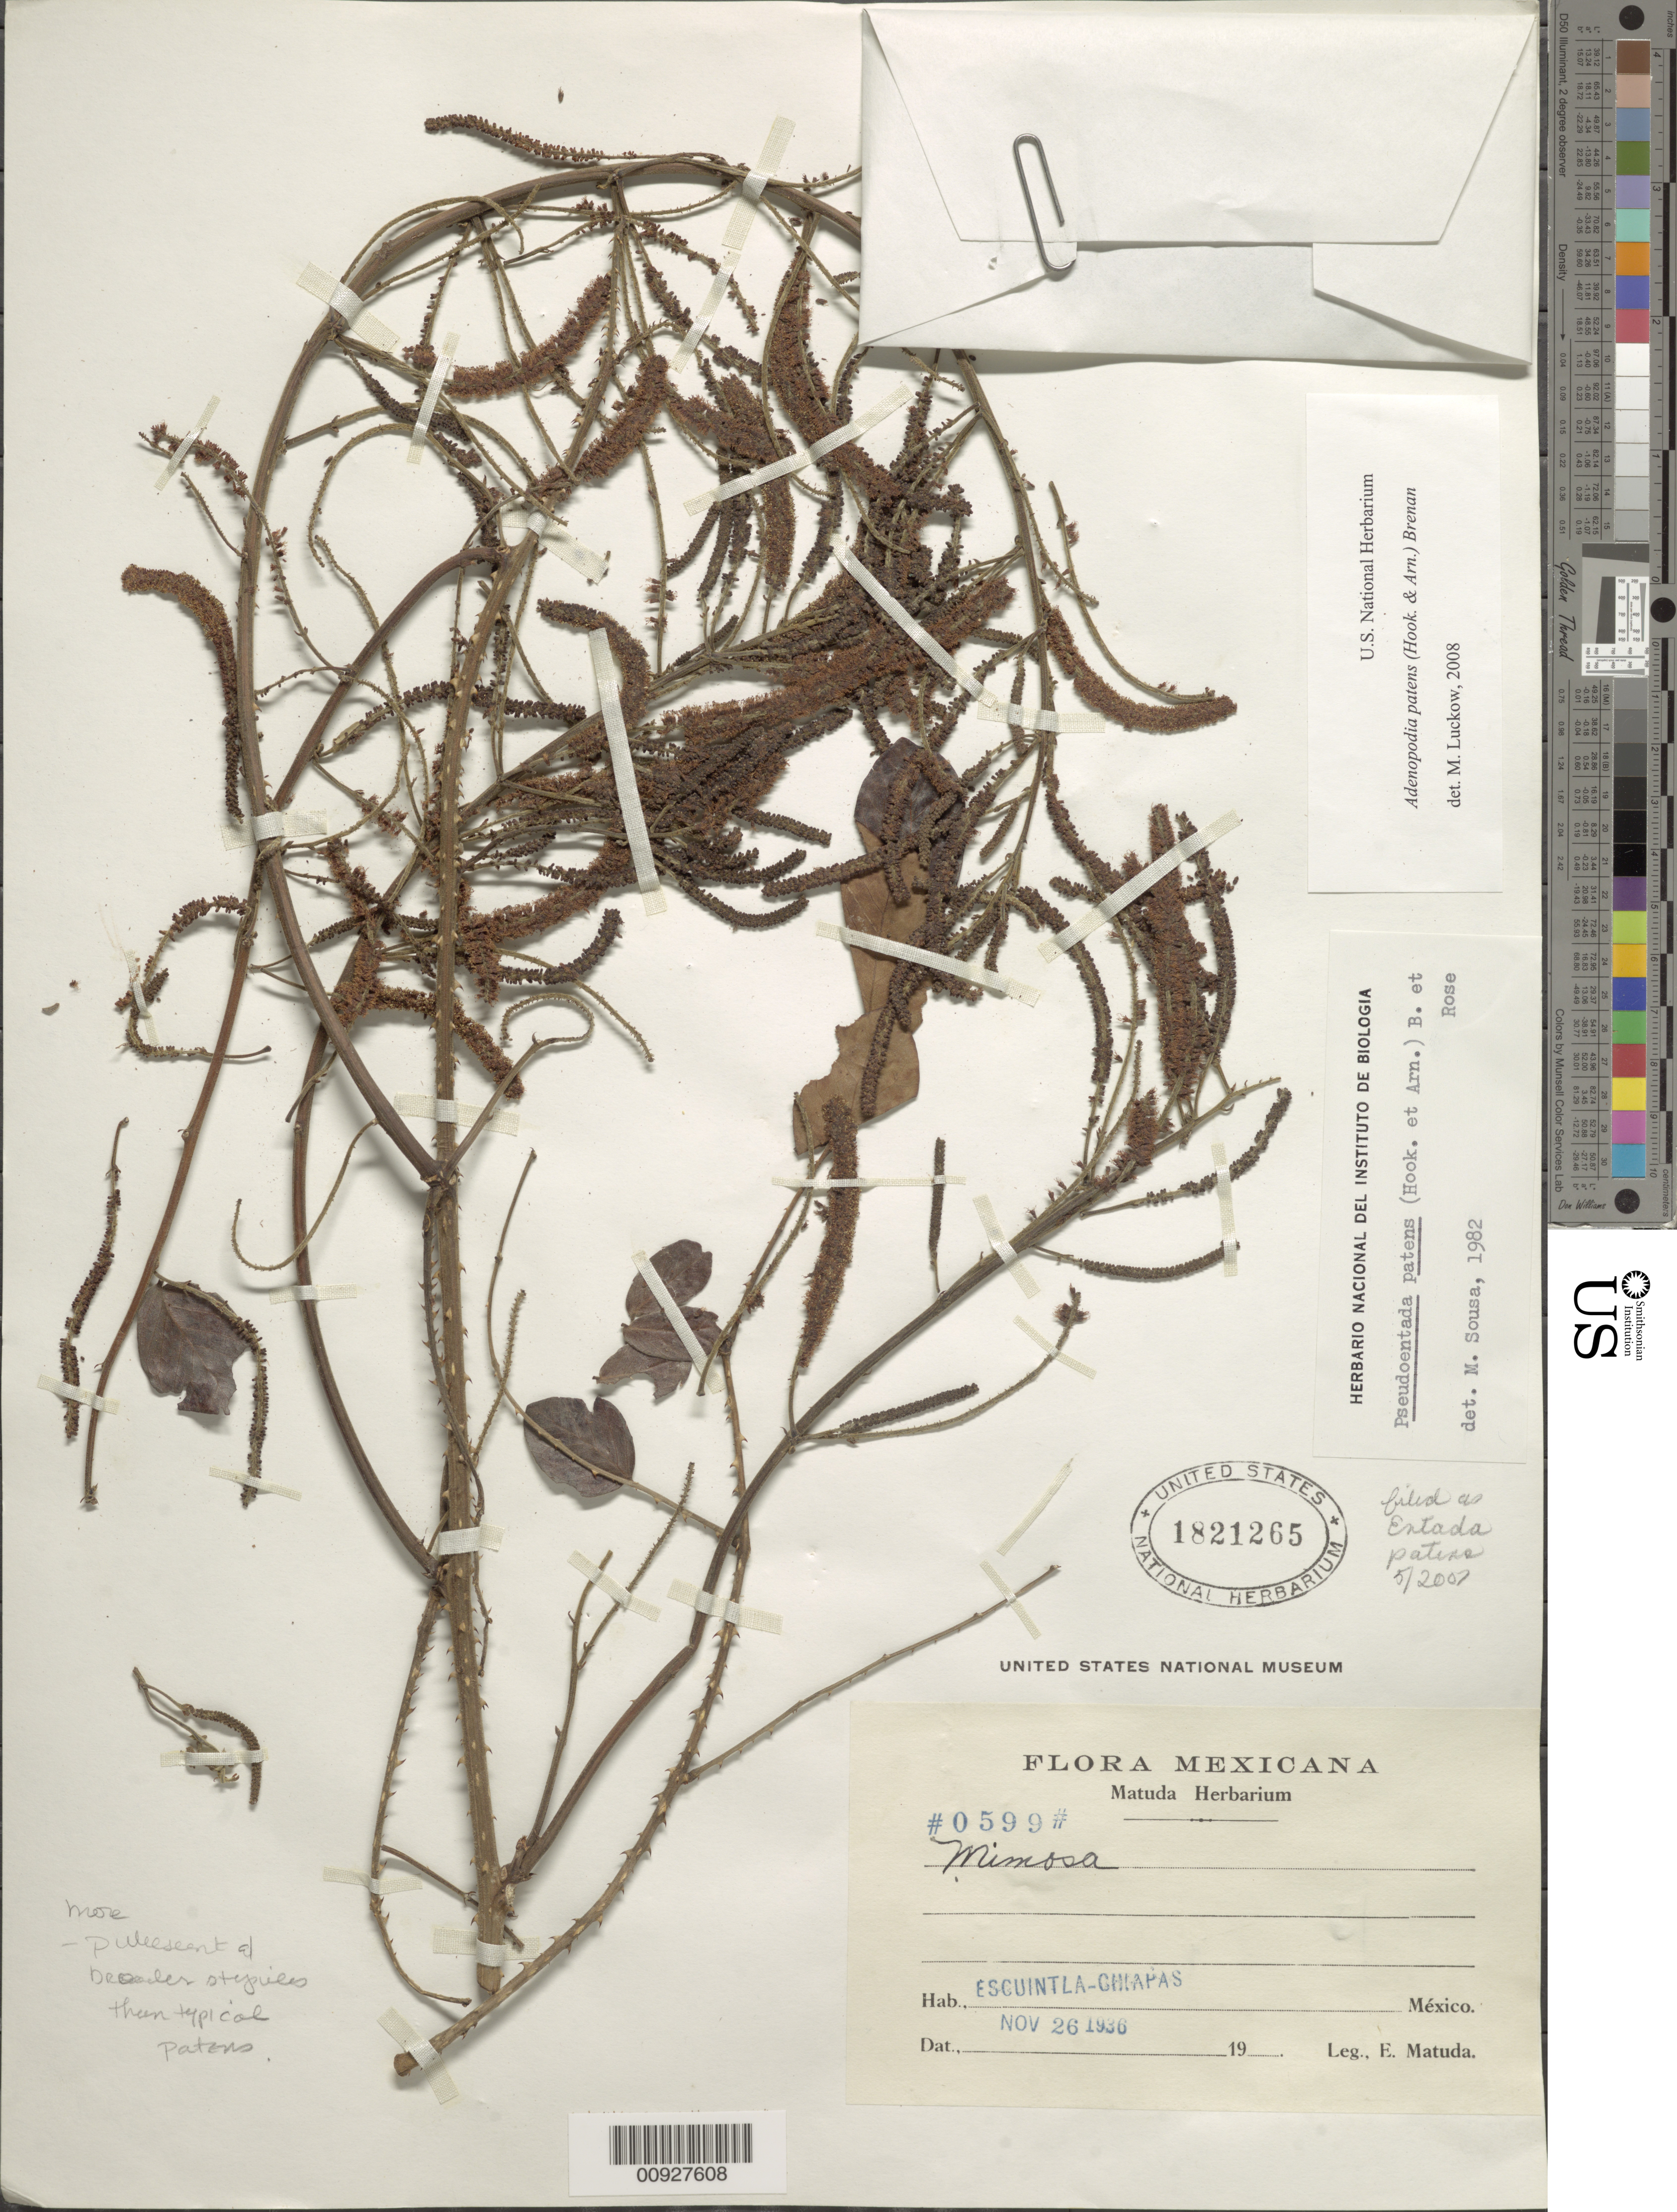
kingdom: Plantae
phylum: Tracheophyta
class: Magnoliopsida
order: Fabales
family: Fabaceae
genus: Adenopodia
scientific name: Adenopodia patens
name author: (Hook. & Arn.) Brenan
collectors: E. Matuda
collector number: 0599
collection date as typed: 26 Nov 1936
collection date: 1936-11-26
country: Mexico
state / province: Chiapas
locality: Escuintla, Chiapas.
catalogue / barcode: US 1821265